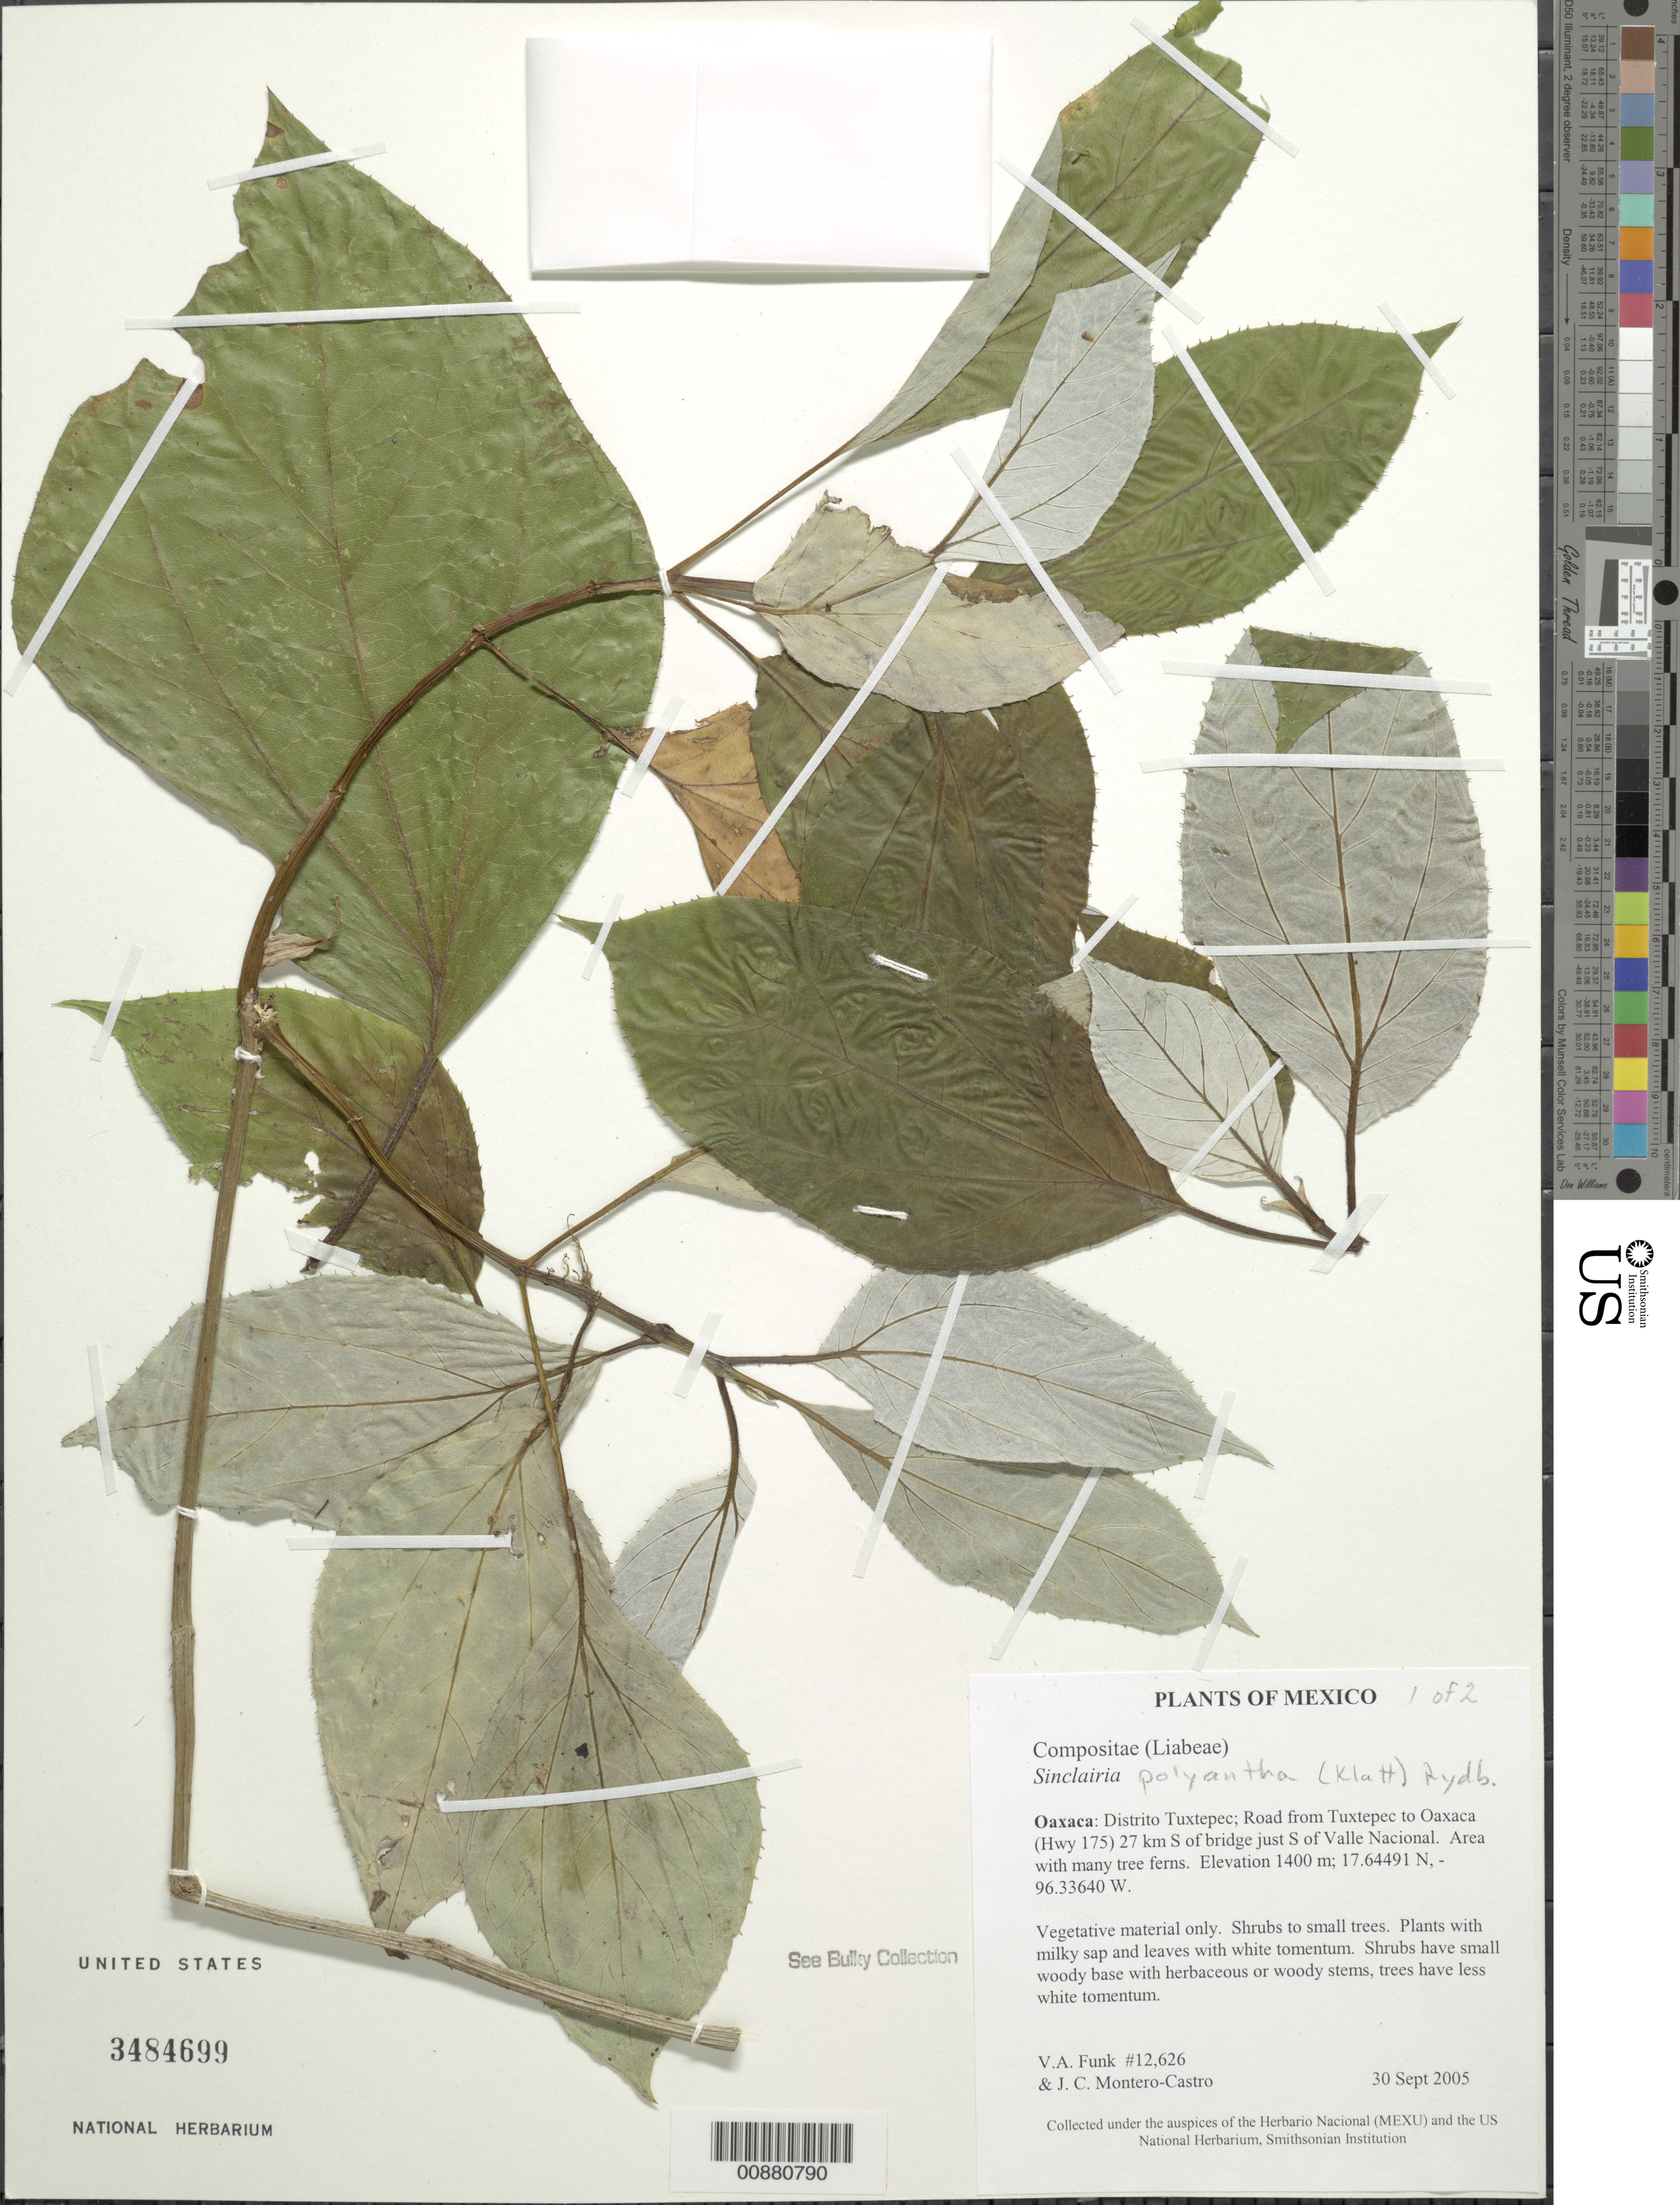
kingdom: Plantae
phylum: Tracheophyta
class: Magnoliopsida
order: Asterales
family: Asteraceae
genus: Sinclairia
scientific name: Sinclairia polyantha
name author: (Klatt) Rydb.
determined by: Funk, Vicki A., (BOT), Smithsonian Institution - National Museum of Natural History (UNITED STATES)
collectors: V. Funk & J. Montero-Castro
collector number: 12626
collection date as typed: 30 September 2005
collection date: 2005-09-30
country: Mexico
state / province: Oaxaca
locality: Dist. Tuxtepec; road from Tuxtepec to Oaxaca (Hwy 175), 27 km S of bridge just S of Valle Nacional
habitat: Area with many tree ferns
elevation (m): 1400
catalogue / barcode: US 3484699